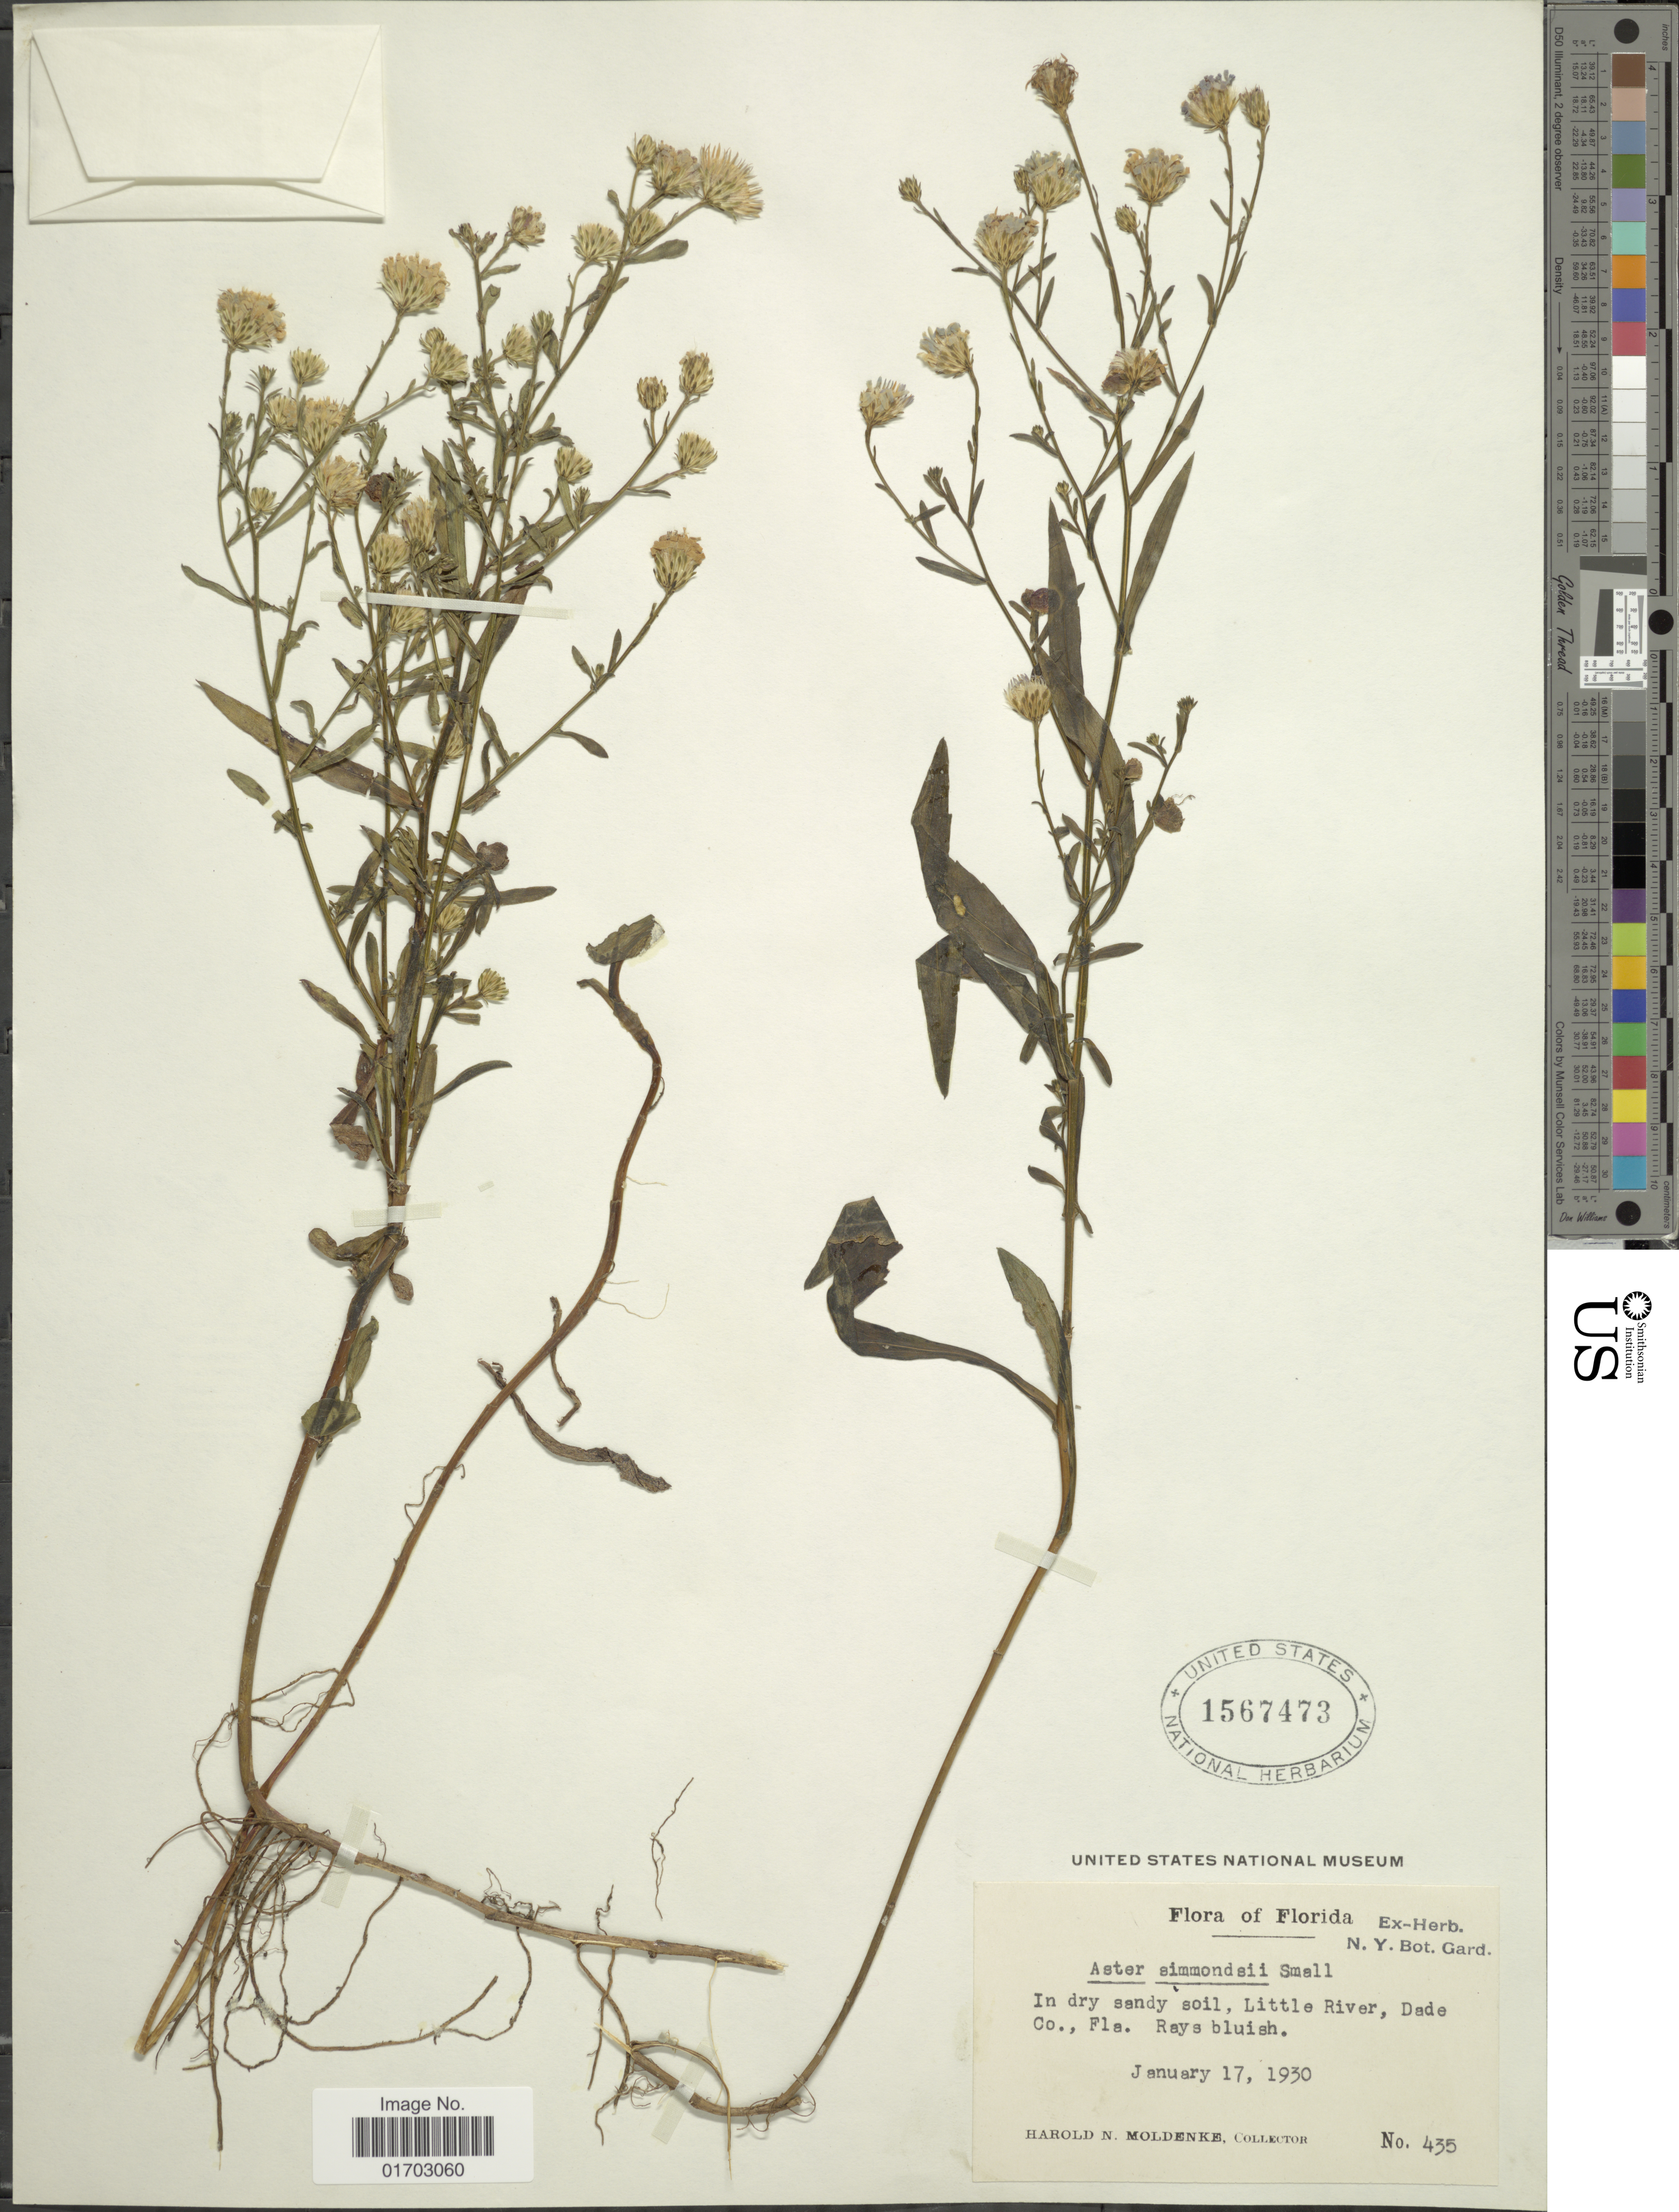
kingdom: Plantae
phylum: Tracheophyta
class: Magnoliopsida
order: Asterales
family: Asteraceae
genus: Symphyotrichum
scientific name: Symphyotrichum simmondsii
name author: (Small) G.L. Nesom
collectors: H. N. Moldenke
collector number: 435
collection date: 1930-01-17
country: United States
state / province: Florida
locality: Little River, Dade Co., Rays bluish.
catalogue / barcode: US 1567473